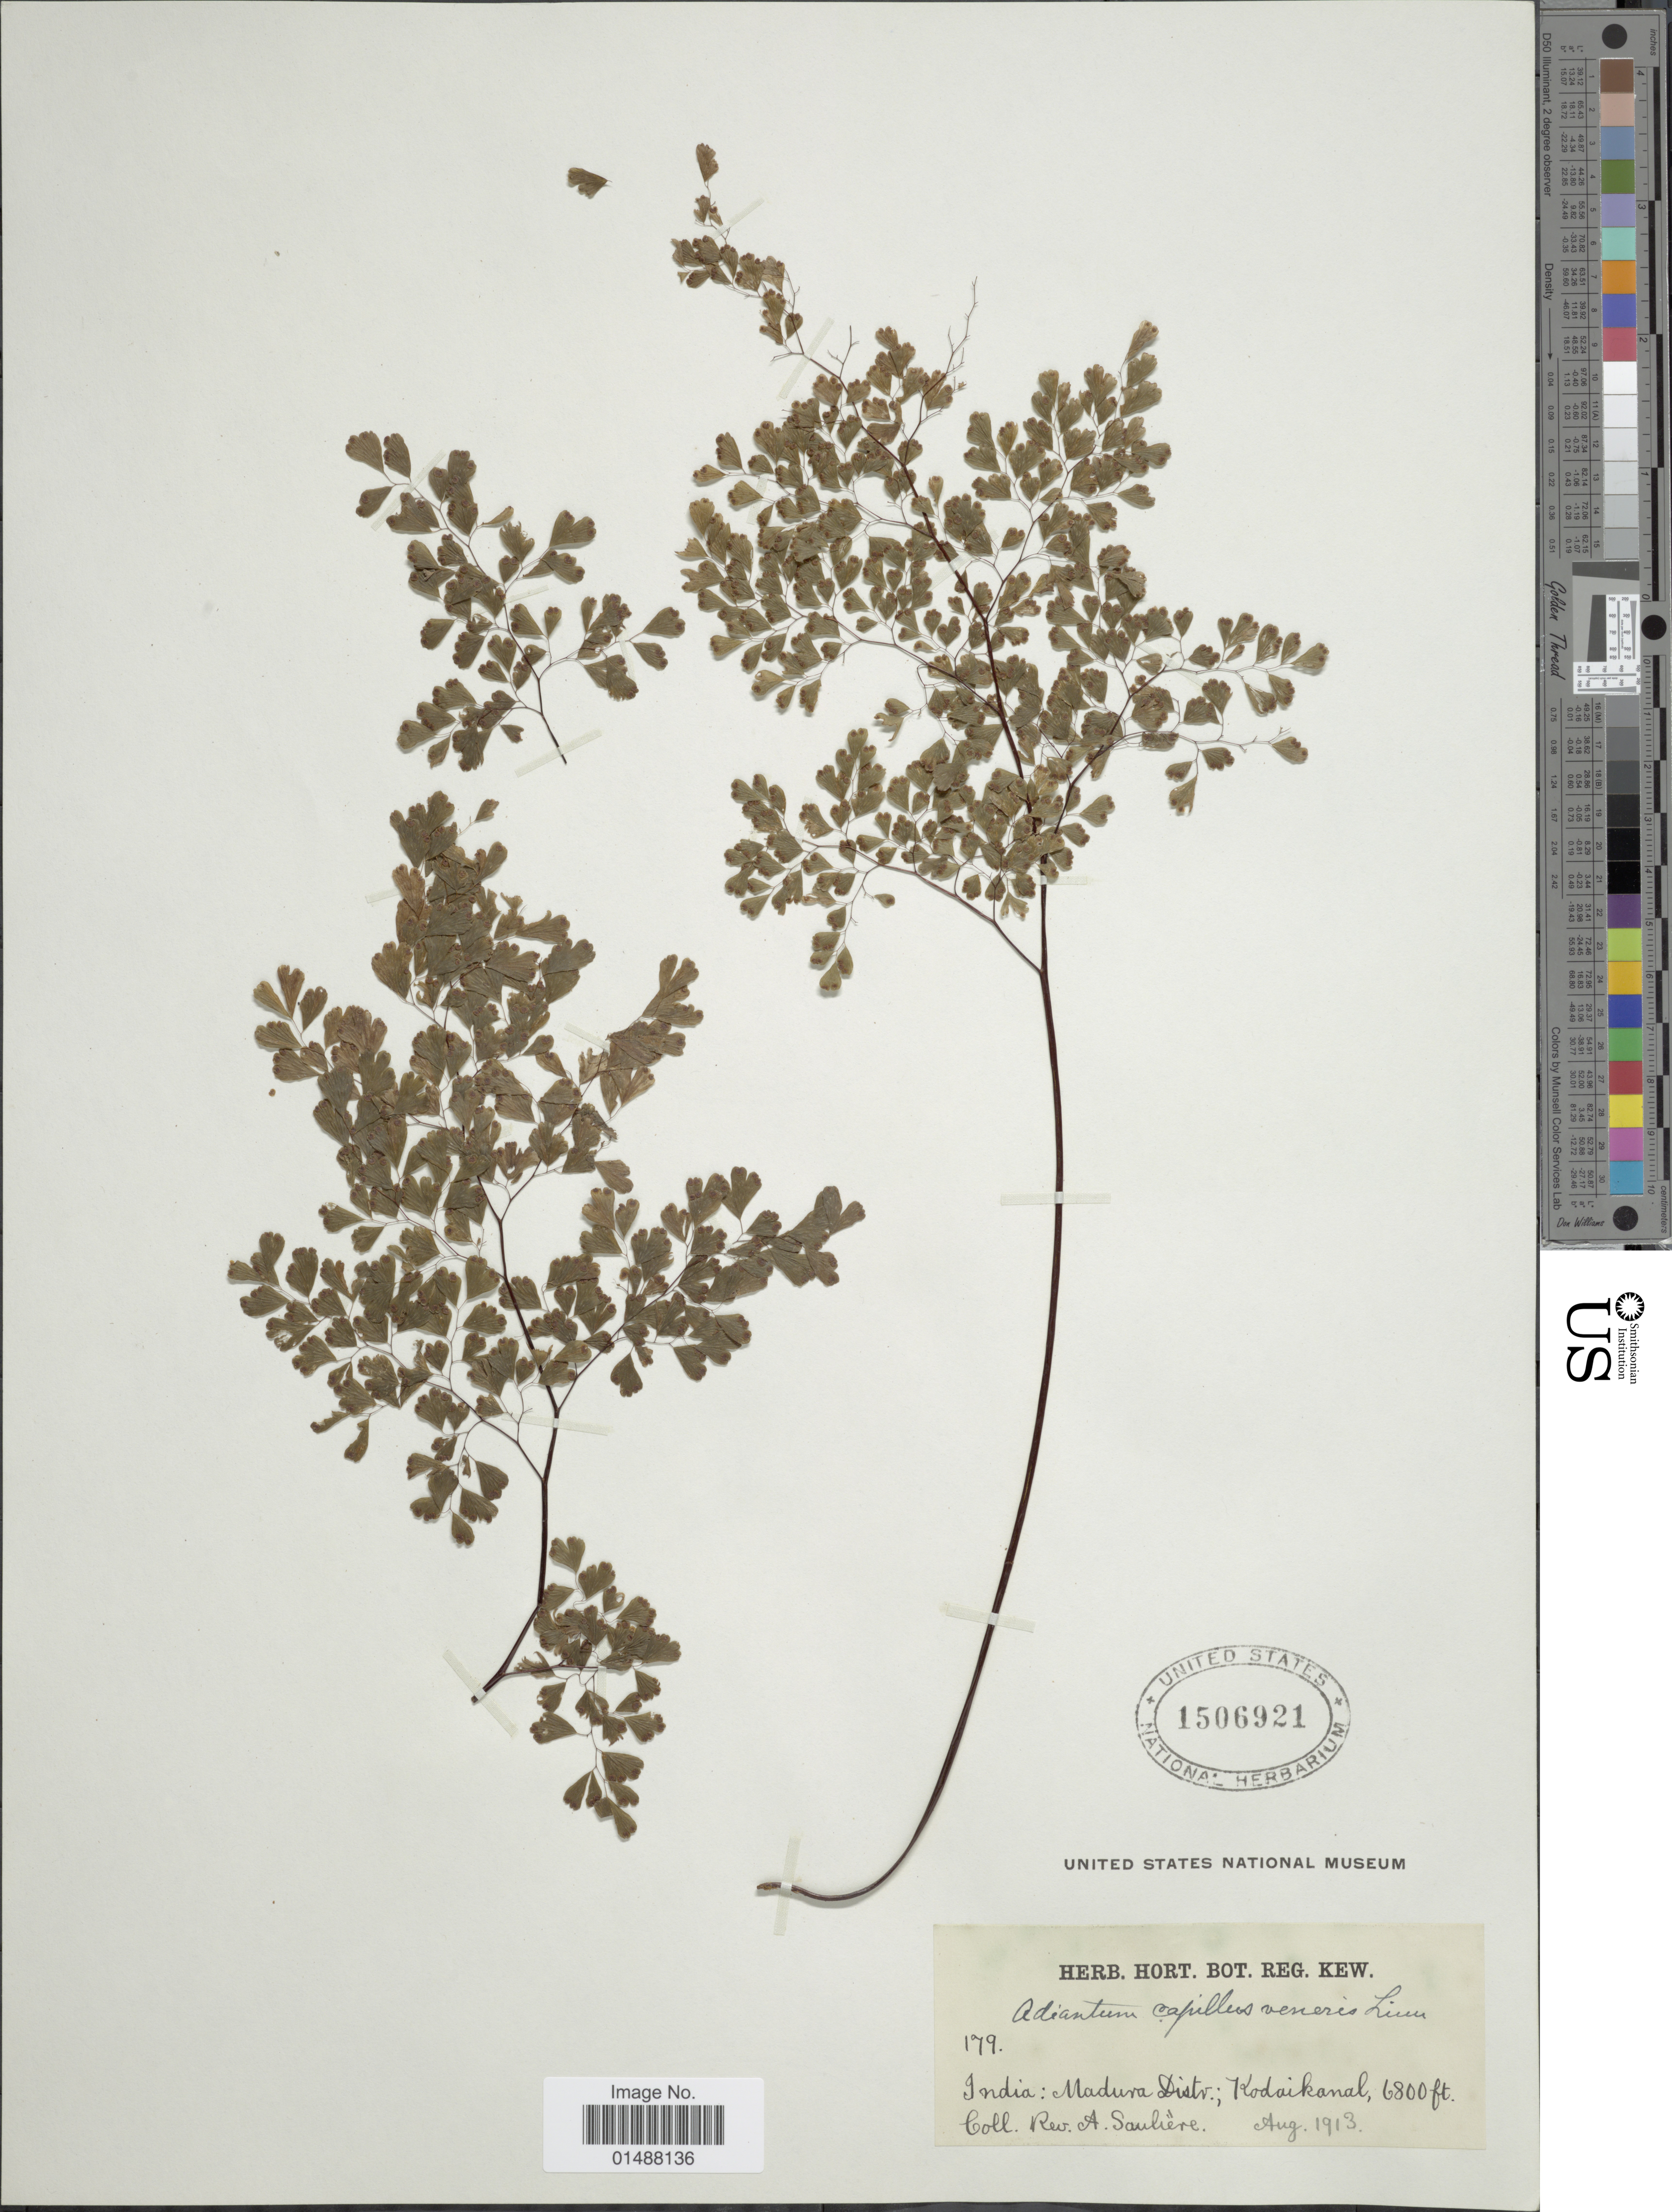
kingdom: Plantae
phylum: Tracheophyta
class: Polypodiopsida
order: Polypodiales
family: Pteridaceae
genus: Adiantum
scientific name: Adiantum capillus-veneris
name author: L.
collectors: A. Sauliere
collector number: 179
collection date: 1913-08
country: India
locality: Madura Distr.; Kodaikanal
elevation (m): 2073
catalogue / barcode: US 1506921